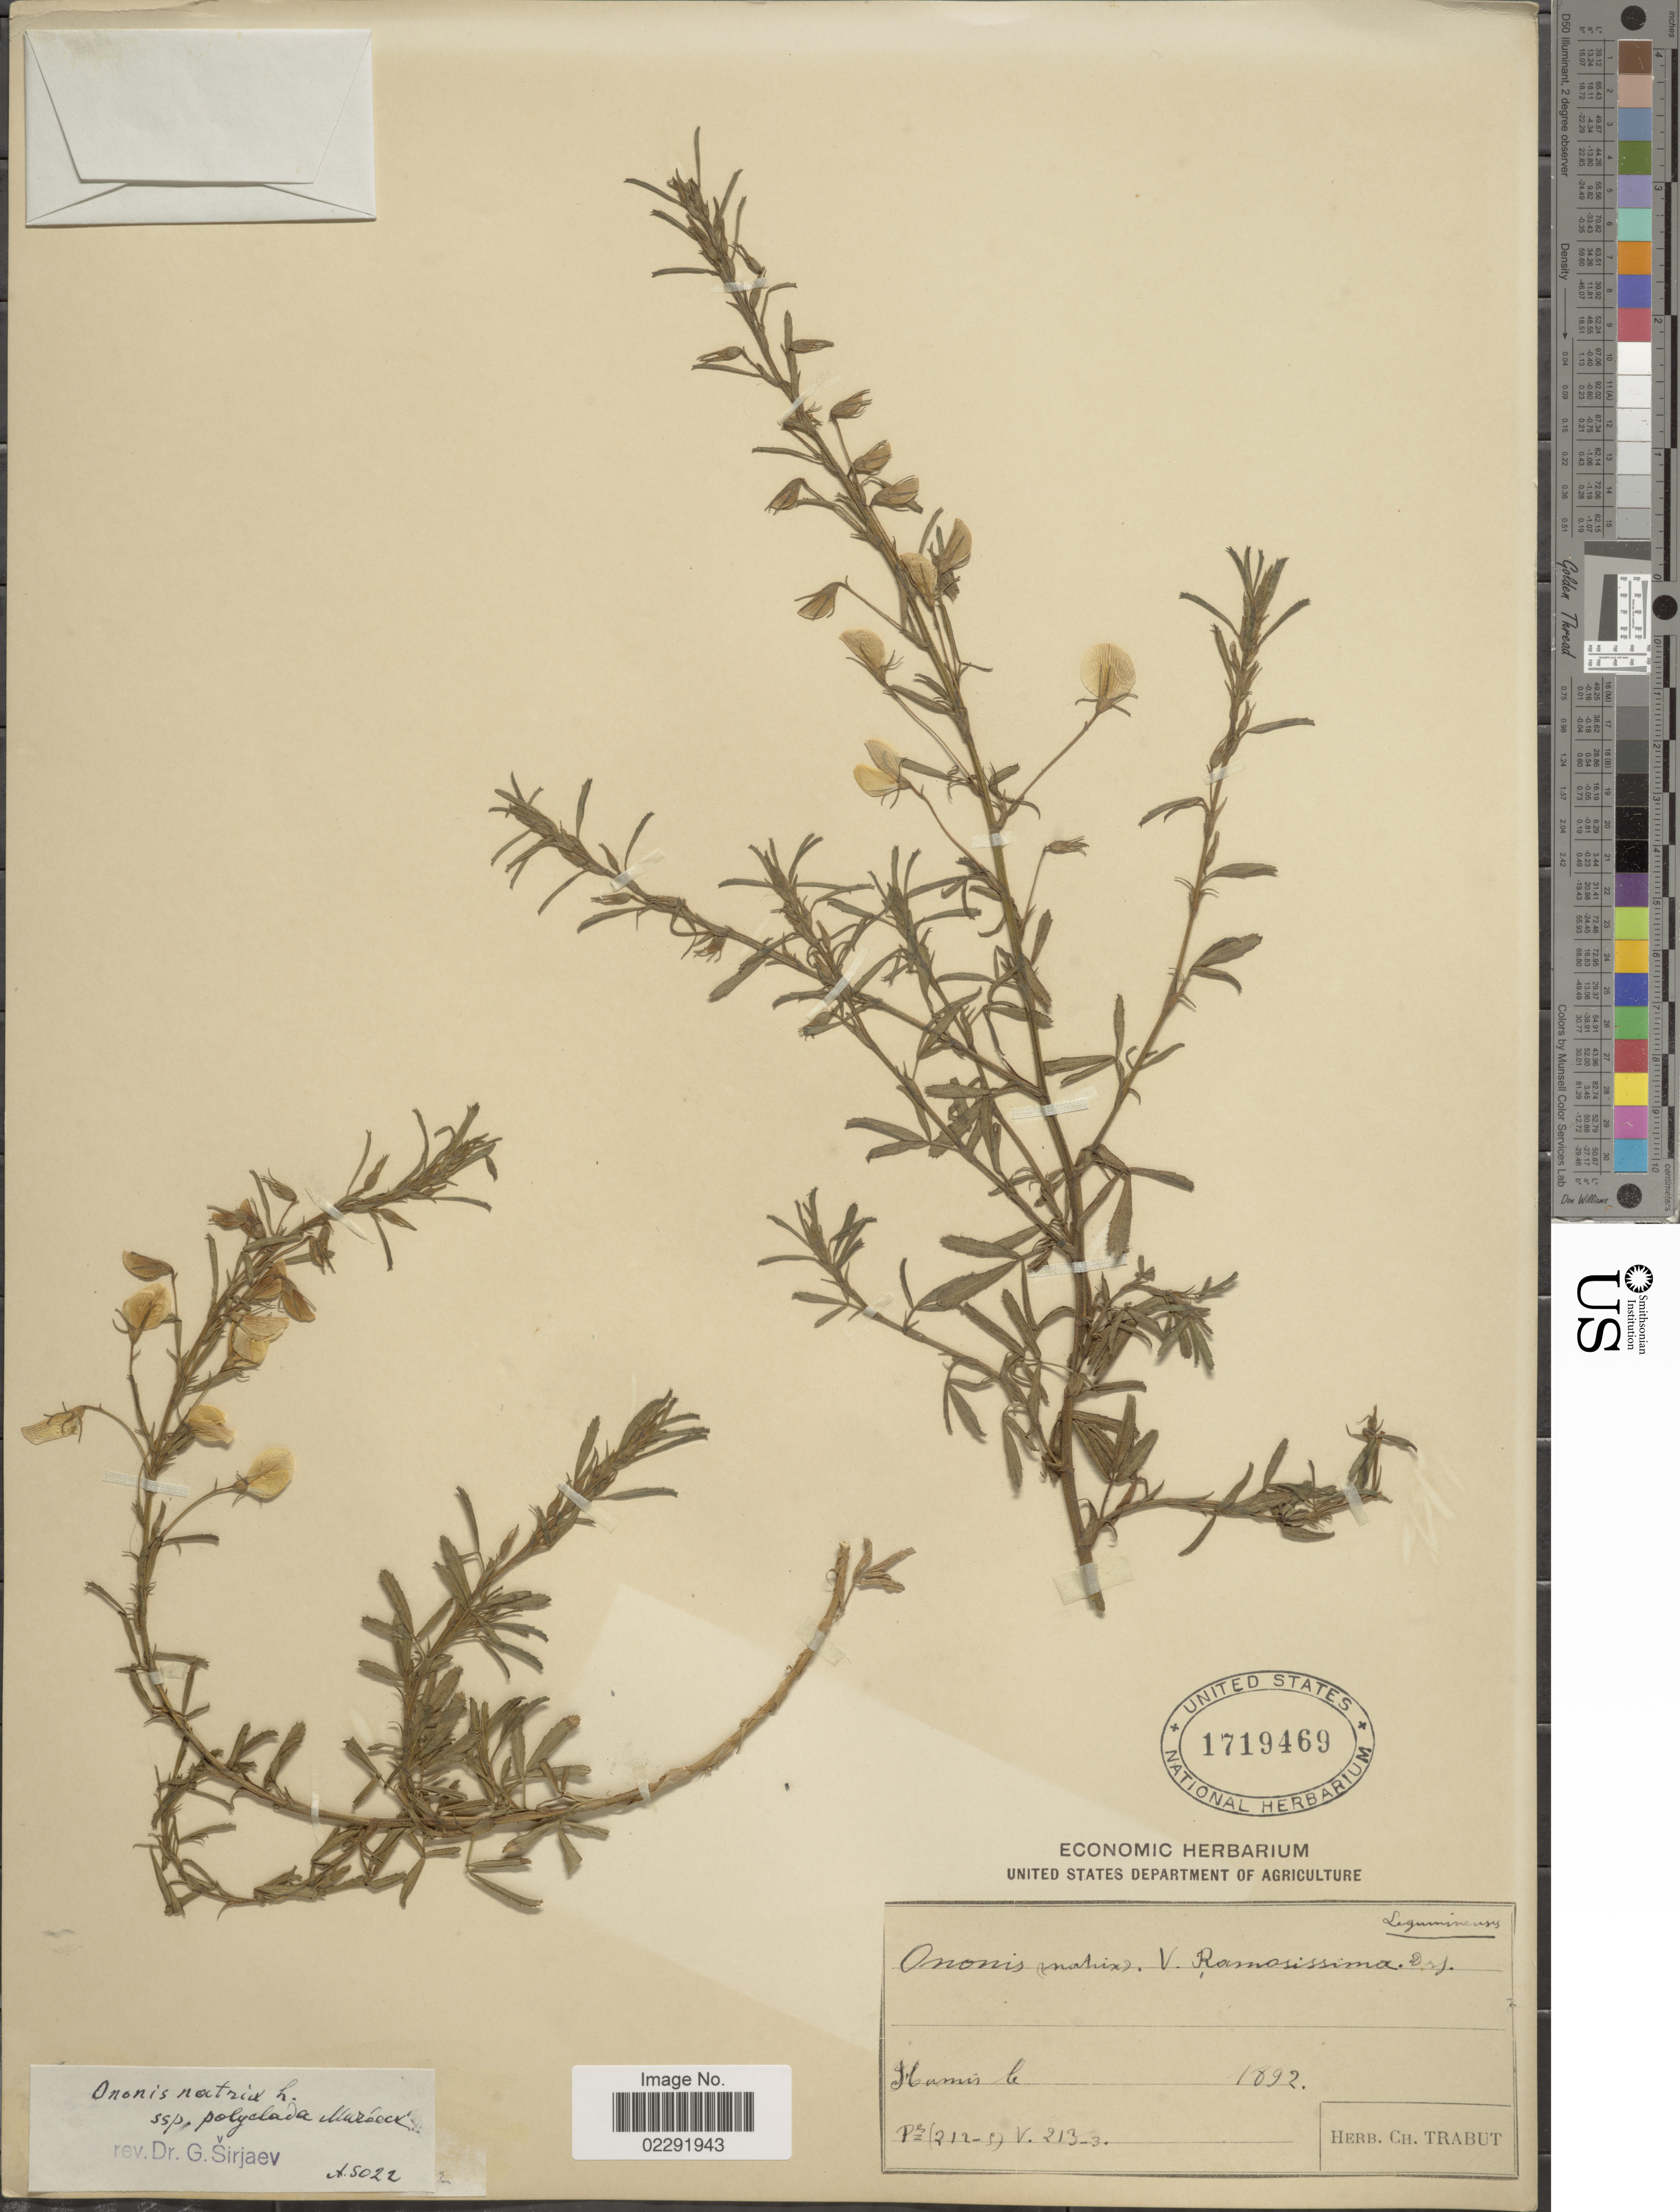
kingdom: Plantae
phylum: Tracheophyta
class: Magnoliopsida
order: Fabales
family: Fabaceae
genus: Ononis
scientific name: Ononis natrix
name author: L.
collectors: Ex herb. Ch. Trabut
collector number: P212-5 V. 213-3?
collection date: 1892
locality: Hamis le. [interpreted]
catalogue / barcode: US 1719469